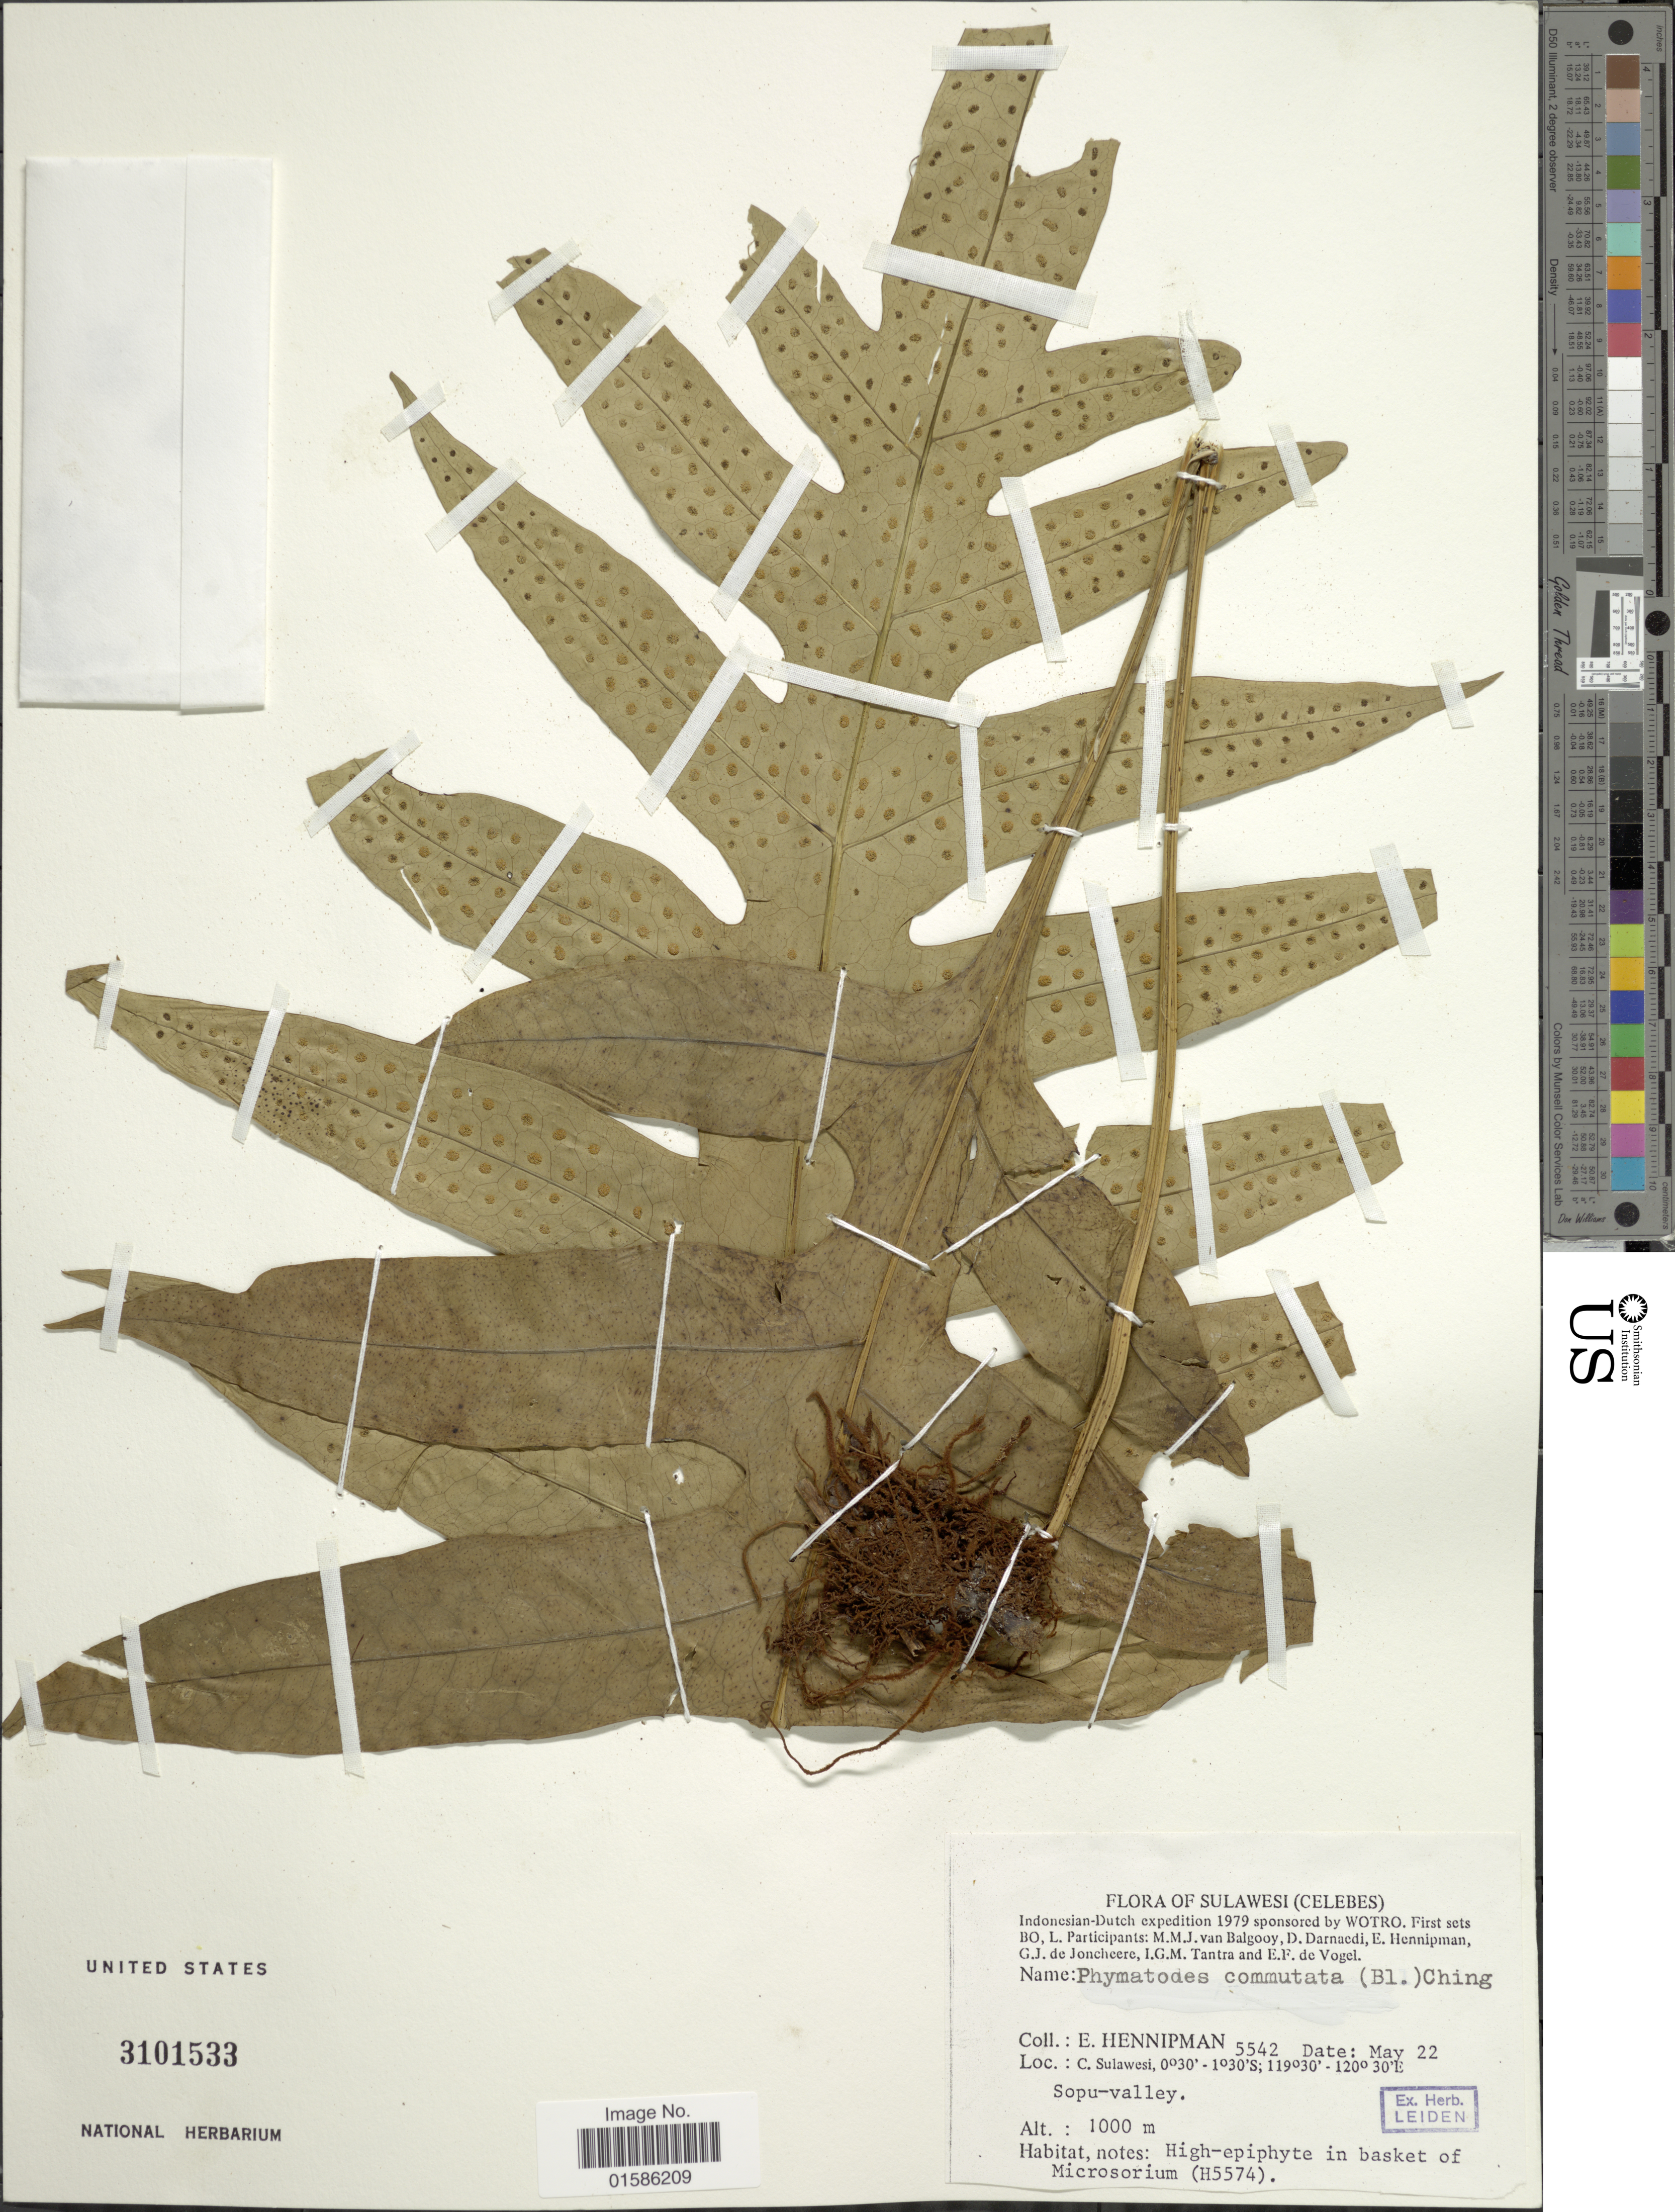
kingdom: Plantae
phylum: Tracheophyta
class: Polypodiopsida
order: Polypodiales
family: Polypodiaceae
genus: Microsorum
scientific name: Microsorum commutatum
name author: (Blume) Copel.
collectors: E. Hennipman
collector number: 5542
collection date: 1979-05-22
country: Indonesia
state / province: Sulawesi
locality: (Celebes) C. Sulawesi, Sopu-valley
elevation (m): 1000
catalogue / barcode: US 3101533